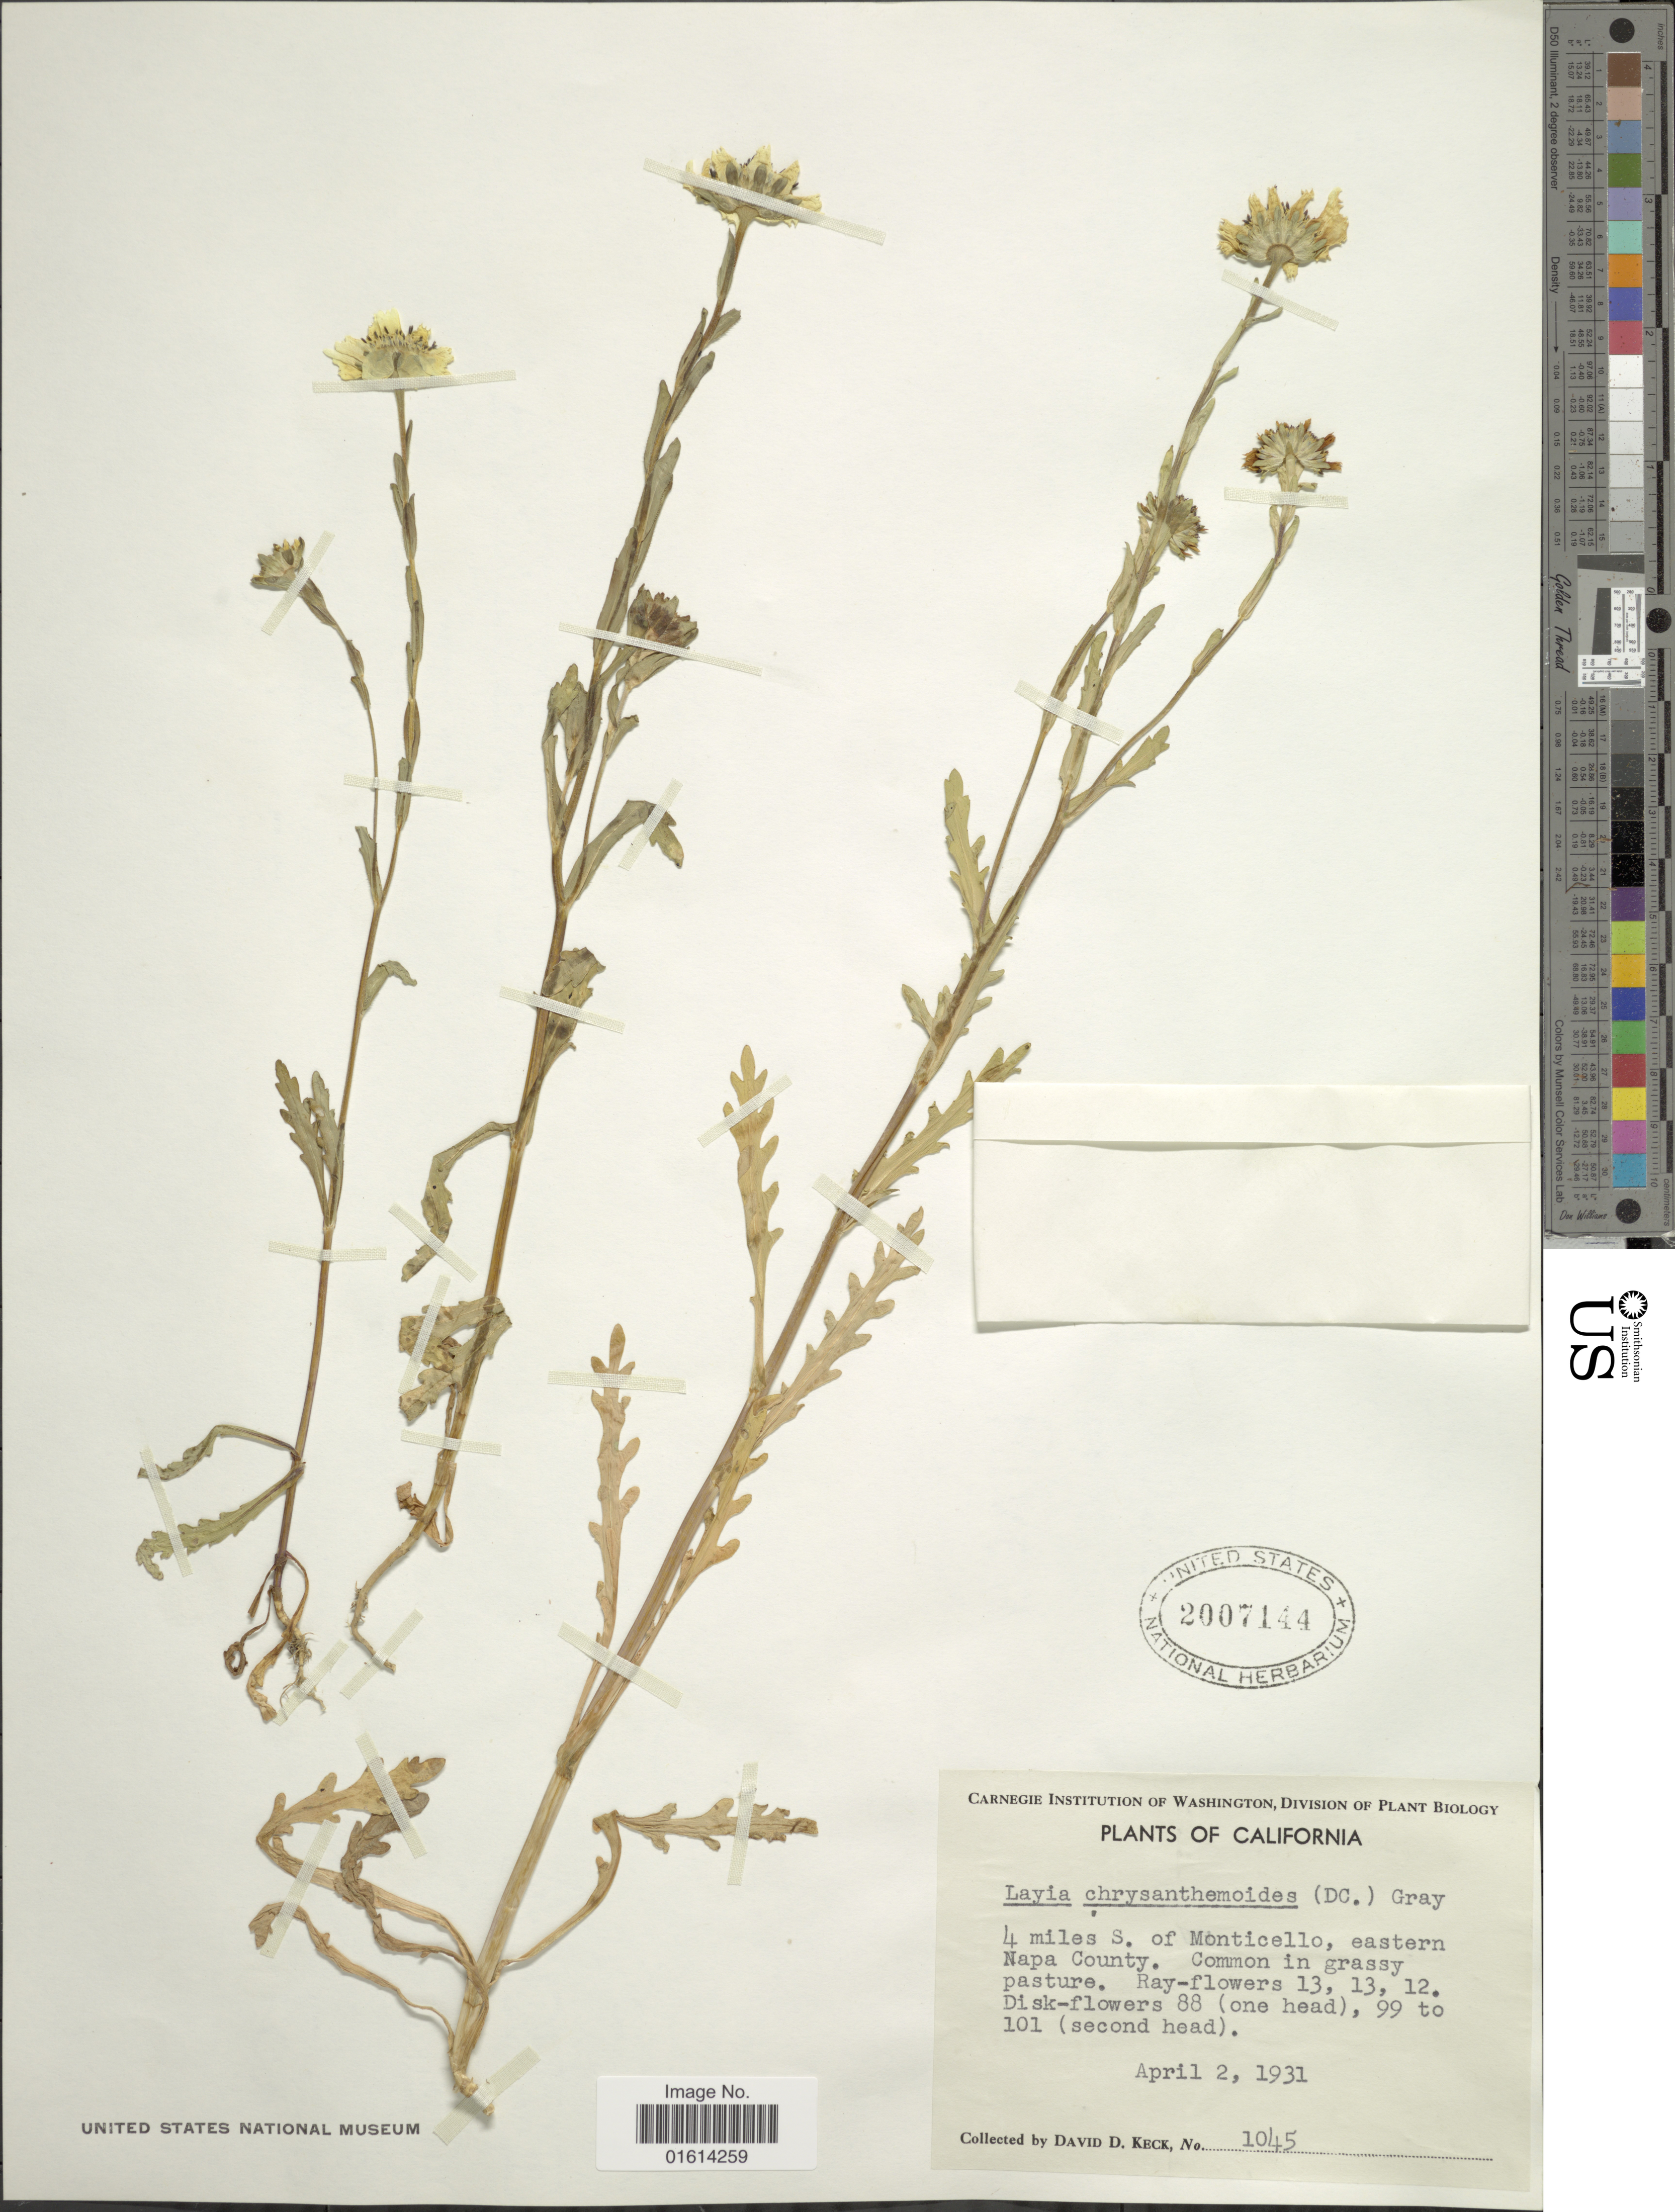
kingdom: Plantae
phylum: Tracheophyta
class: Magnoliopsida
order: Asterales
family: Asteraceae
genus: Layia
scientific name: Layia chrysanthemoides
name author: (DC.) A. Gray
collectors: D. D. Keck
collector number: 1045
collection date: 1931-04-02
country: United States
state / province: California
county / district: Napa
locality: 4 miles S. of Monticello, eastern Napa County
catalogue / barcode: US 2007144